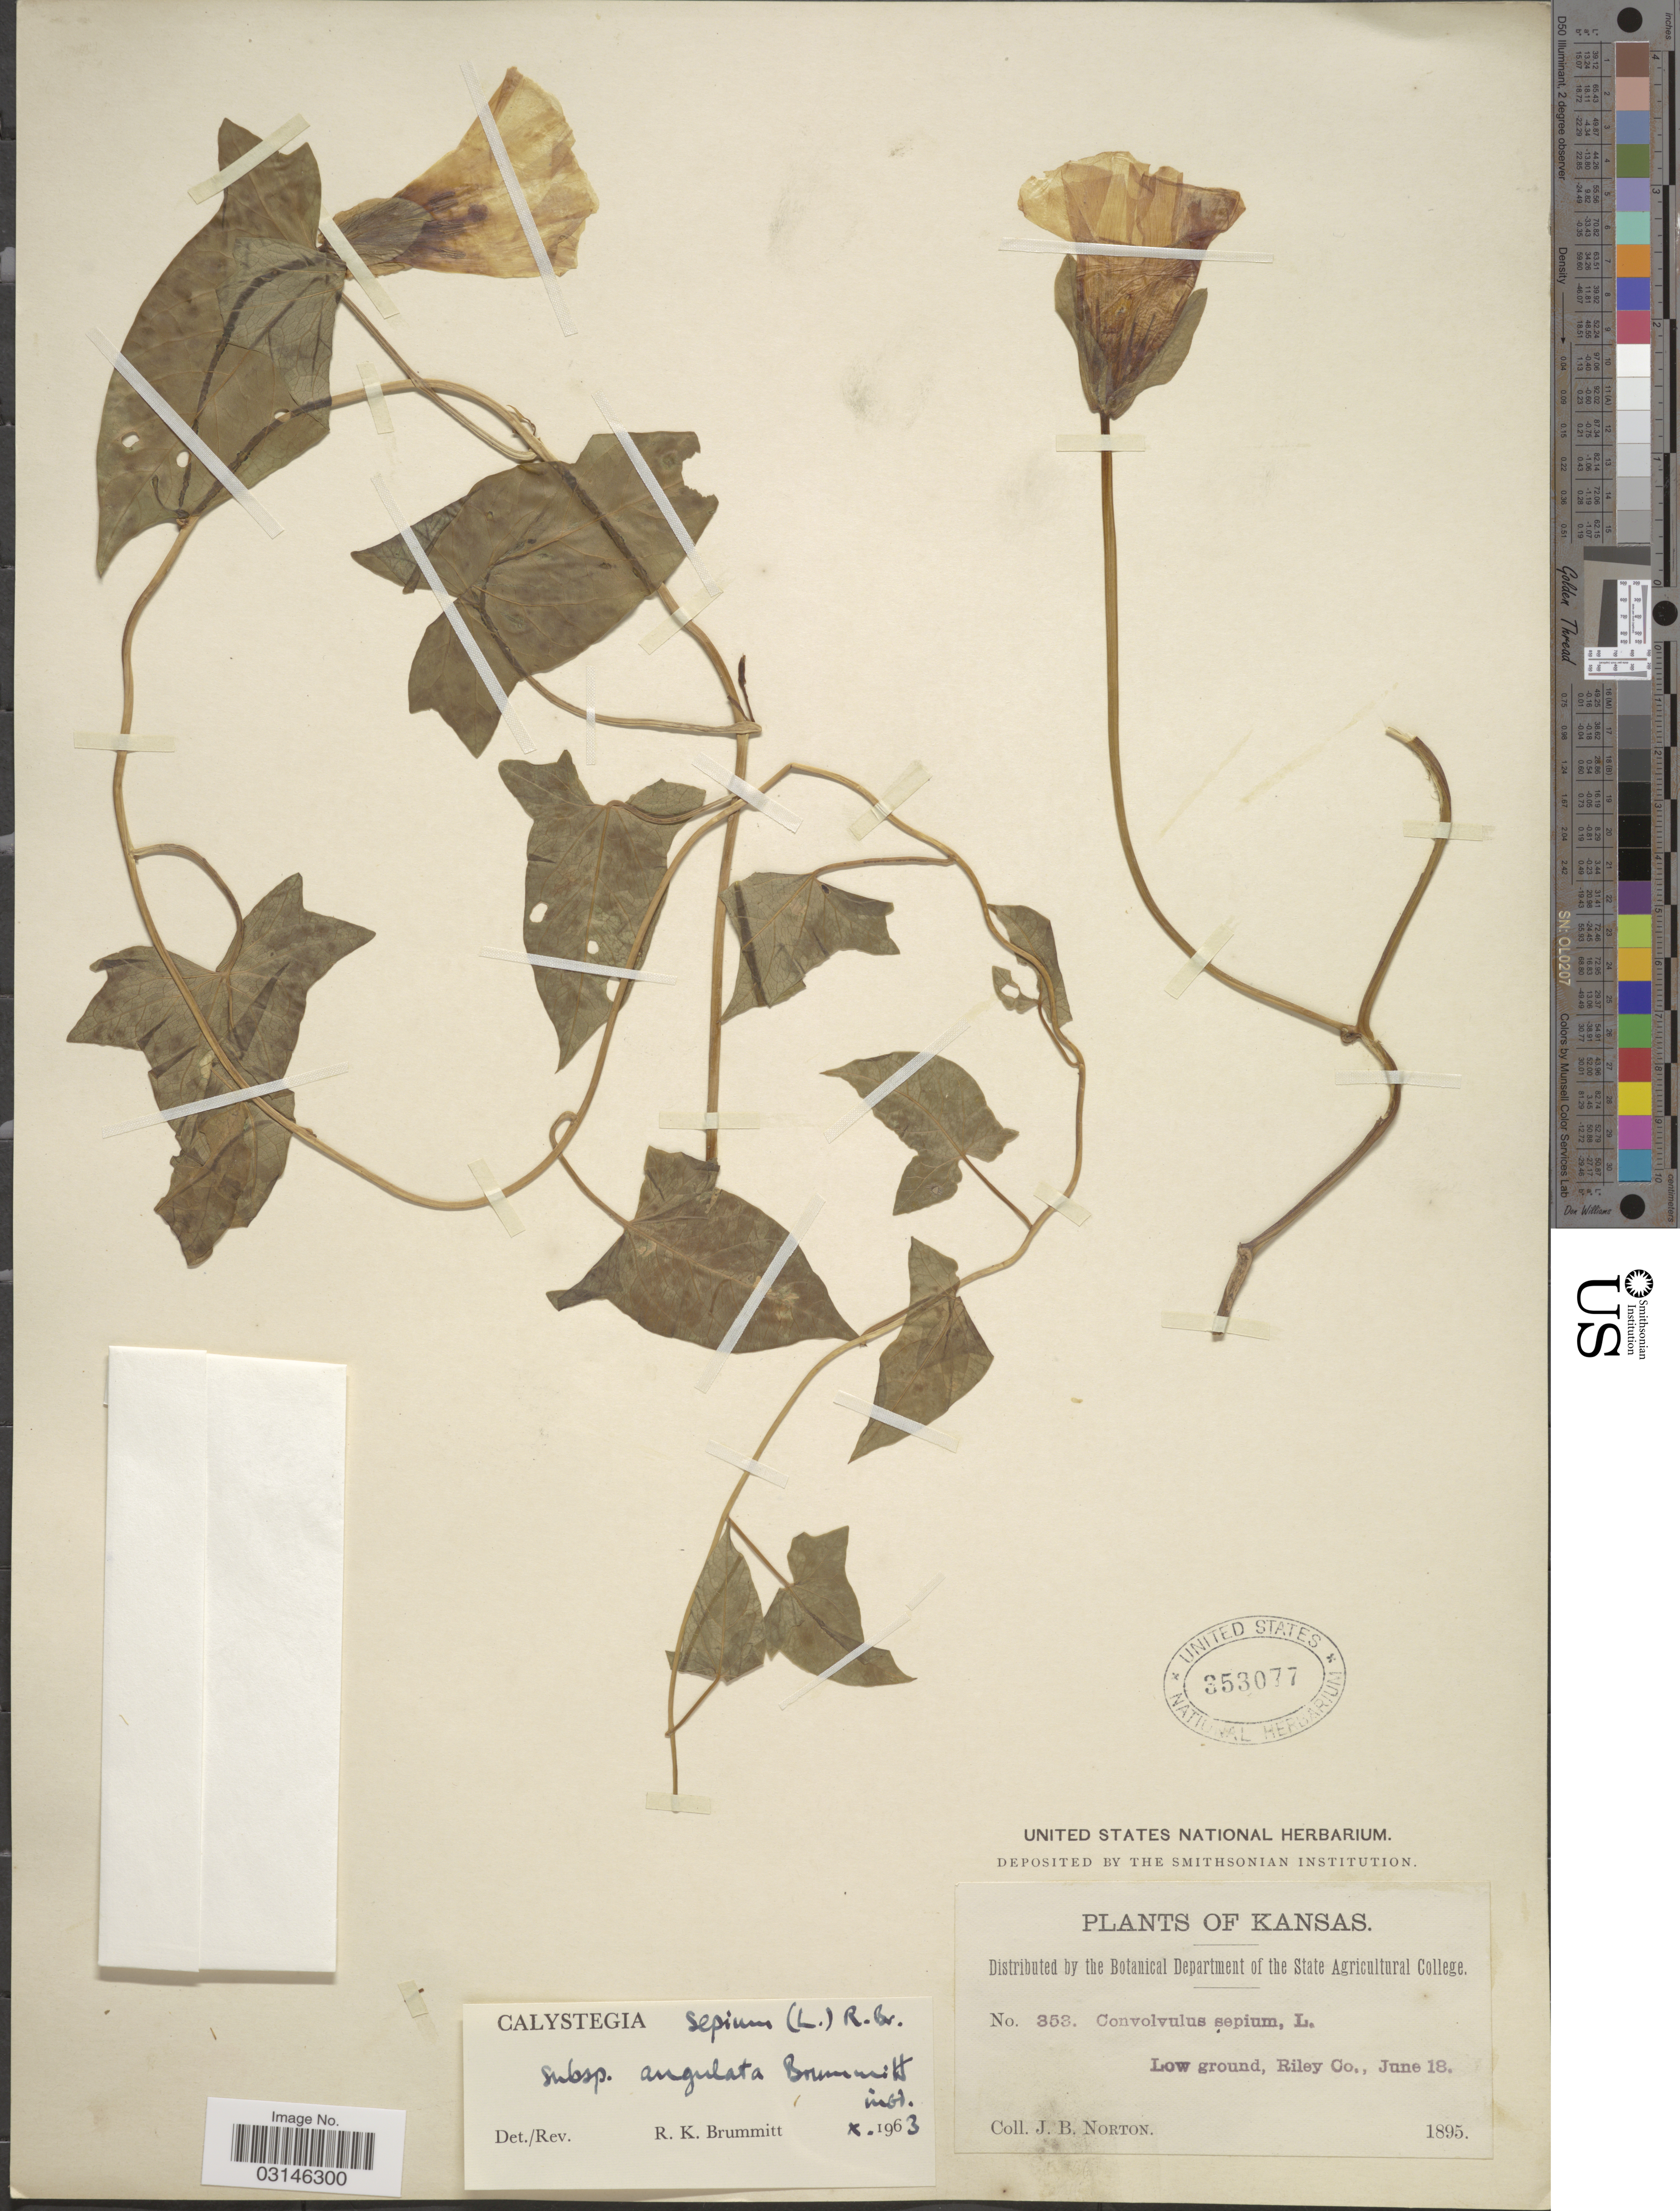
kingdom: Plantae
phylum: Tracheophyta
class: Magnoliopsida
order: Solanales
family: Convolvulaceae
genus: Calystegia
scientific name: Calystegia sepium subsp. angulata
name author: Brummitt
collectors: J. B. Norton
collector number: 353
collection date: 1895-06-18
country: United States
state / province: Kansas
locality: Low ground, Riley Co.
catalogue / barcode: US 353077